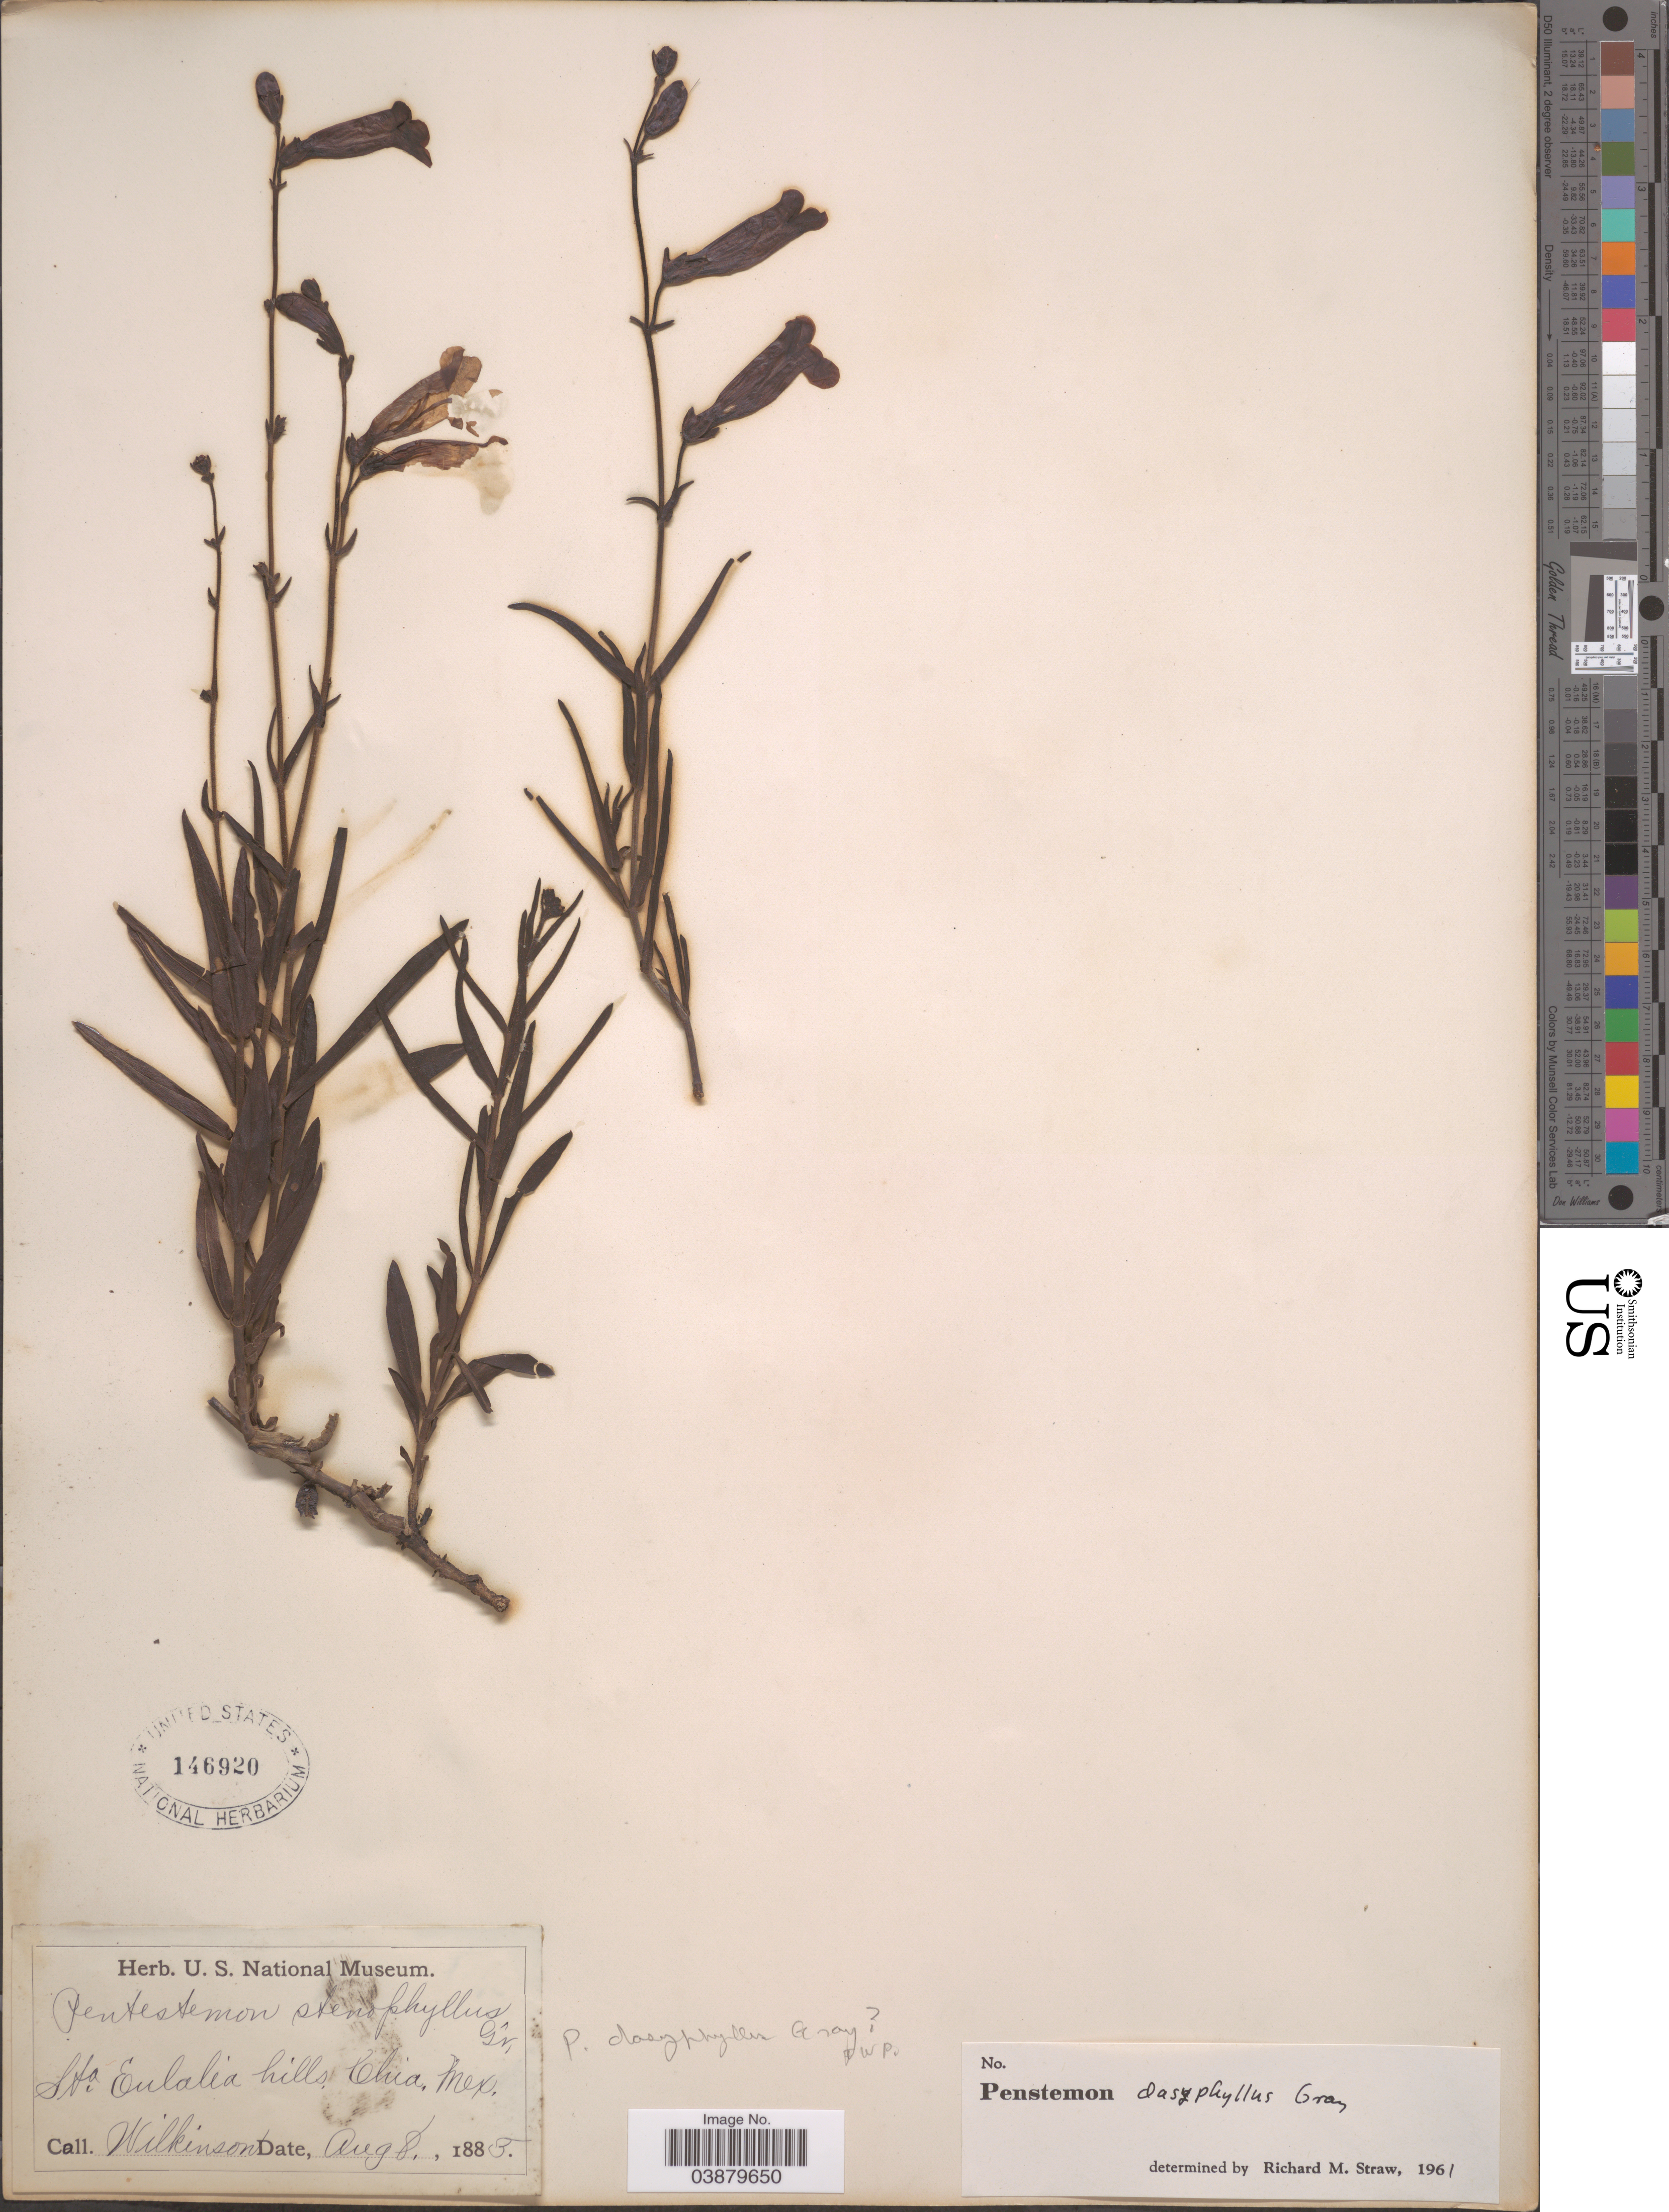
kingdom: Plantae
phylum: Tracheophyta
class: Magnoliopsida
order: Lamiales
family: Plantaginaceae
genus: Penstemon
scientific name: Penstemon dasyphyllus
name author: A. Gray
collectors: Wilkinson, --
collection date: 1883-08-08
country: Mexico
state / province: Chiapas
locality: Sta. Eulalia.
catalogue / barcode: US 146920